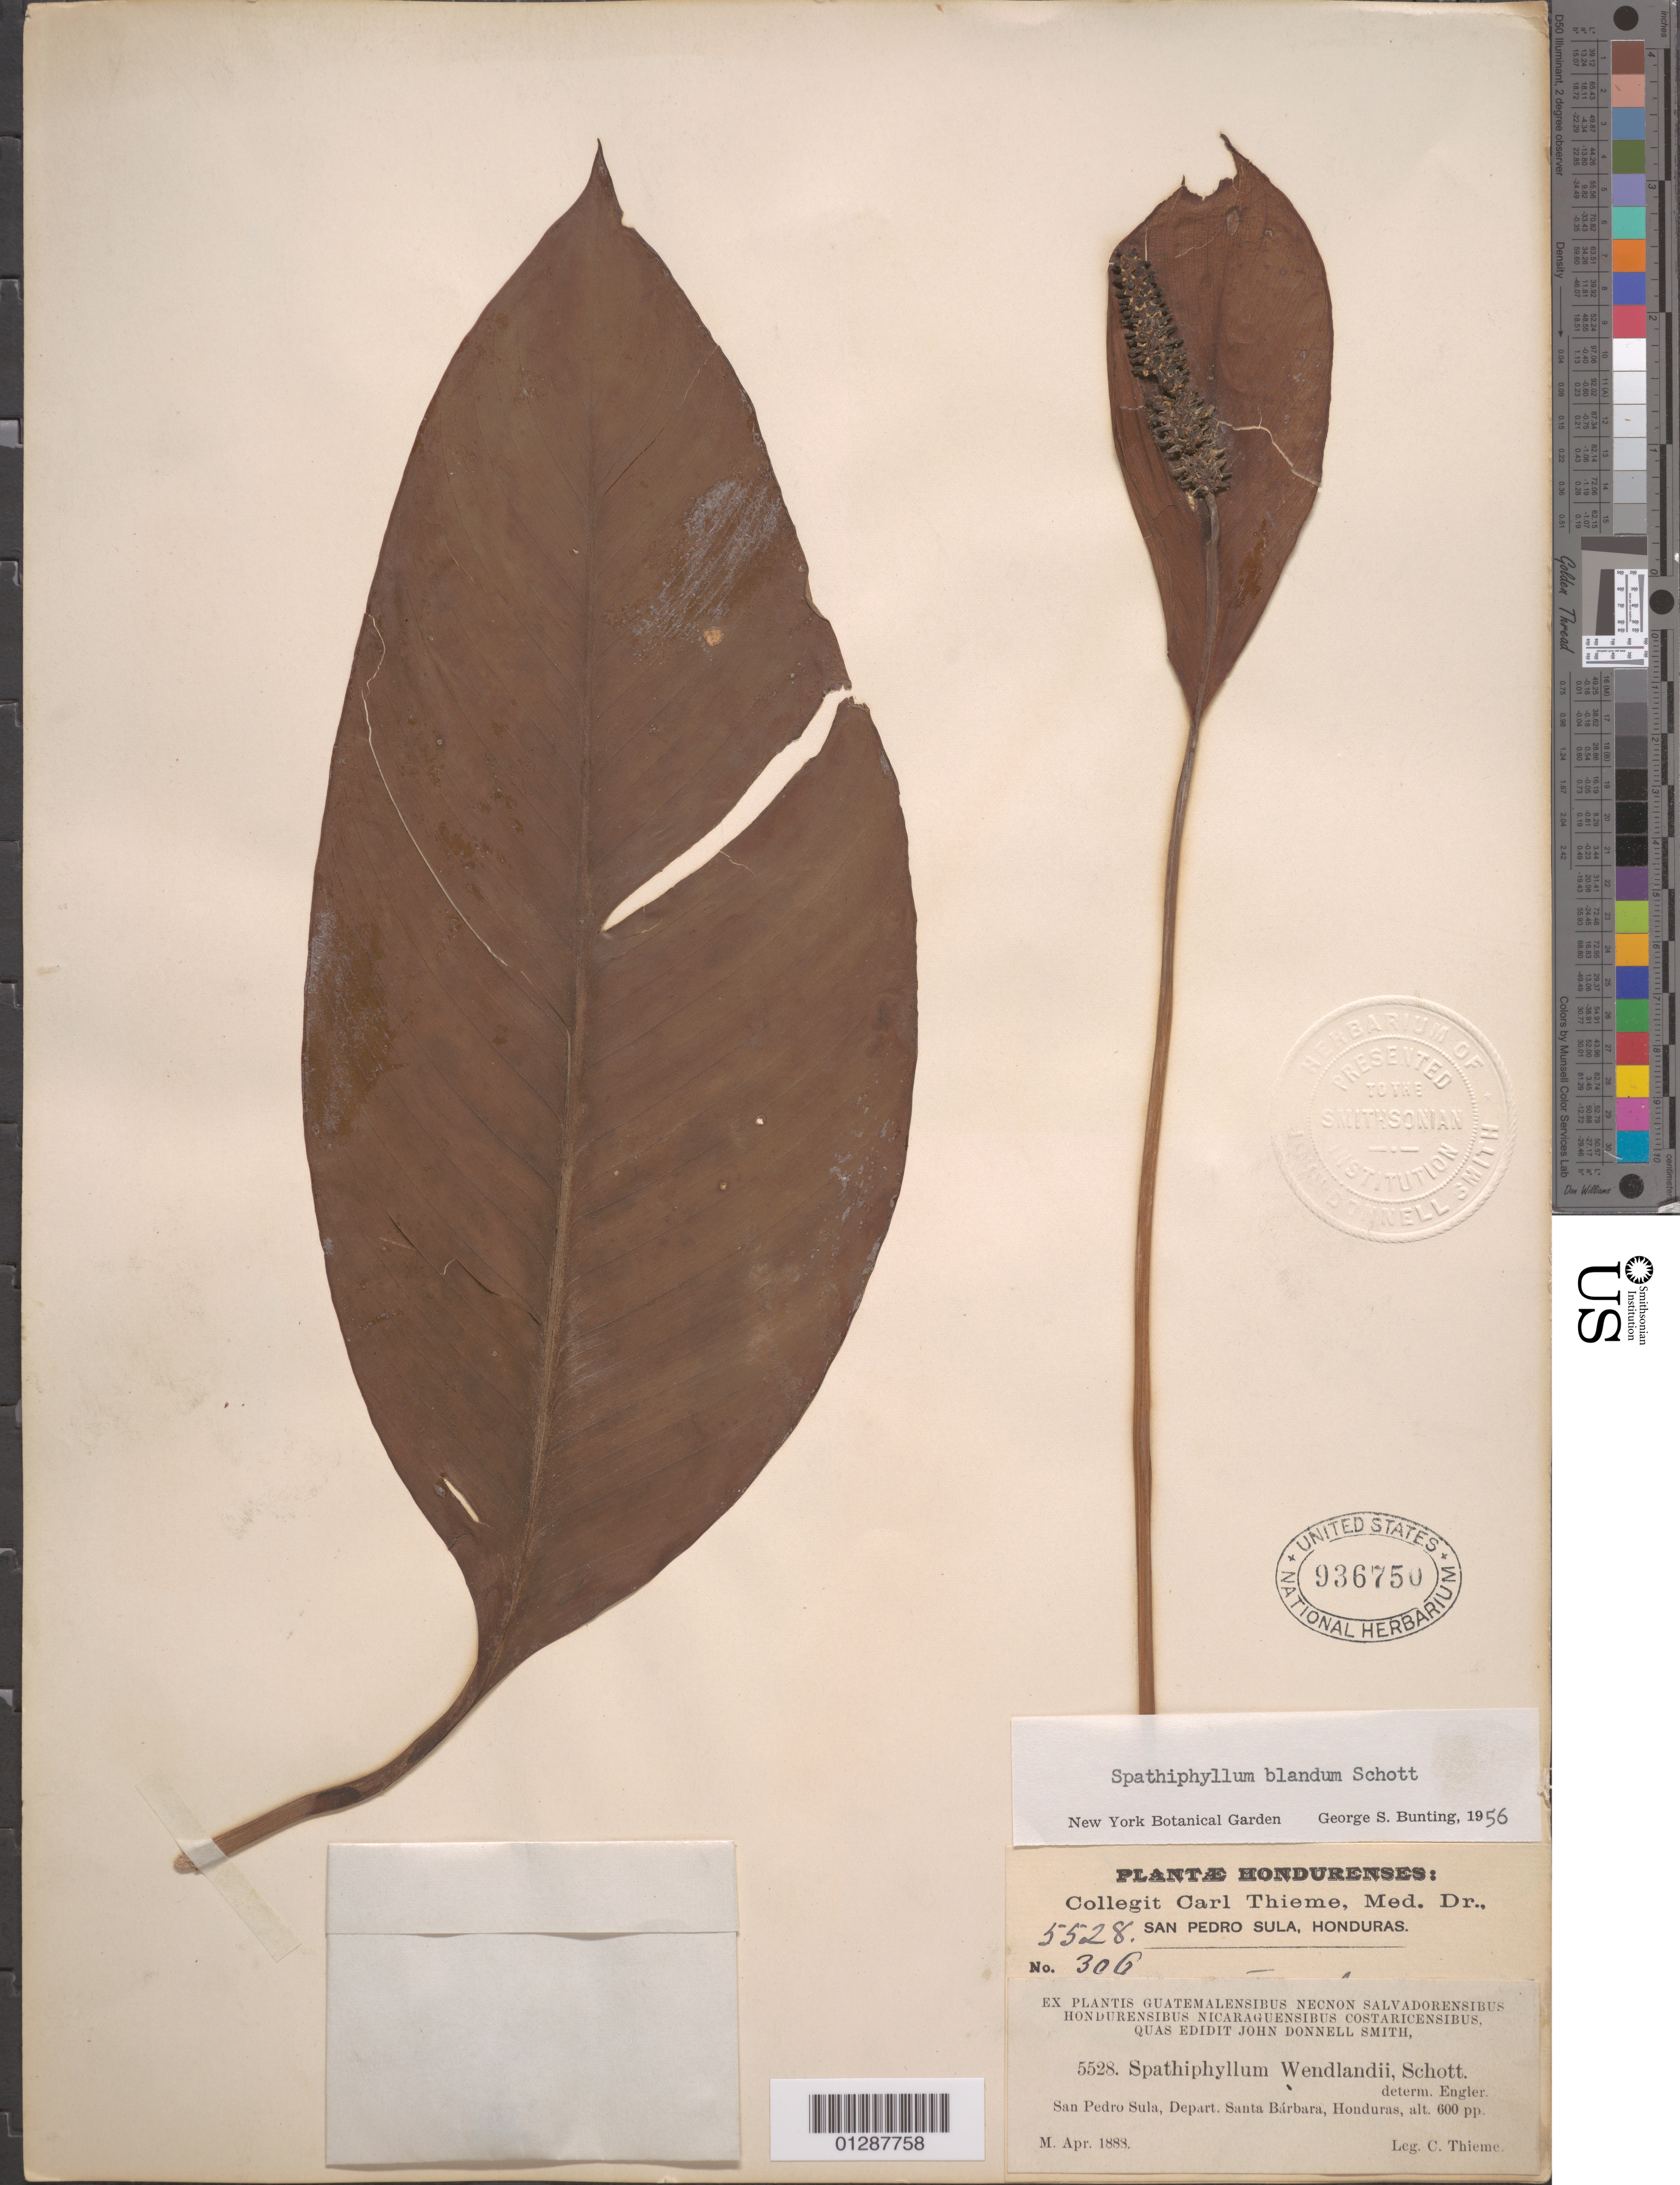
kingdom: Plantae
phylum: Tracheophyta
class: Liliopsida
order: Alismatales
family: Araceae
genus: Spathiphyllum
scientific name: Spathiphyllum blandum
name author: Schott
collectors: C. Thieme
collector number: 5528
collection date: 1888-04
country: Honduras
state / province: Santa Barbara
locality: San Pedro Sula, Depart. Santa Bárbara.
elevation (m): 183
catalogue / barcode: US 936750